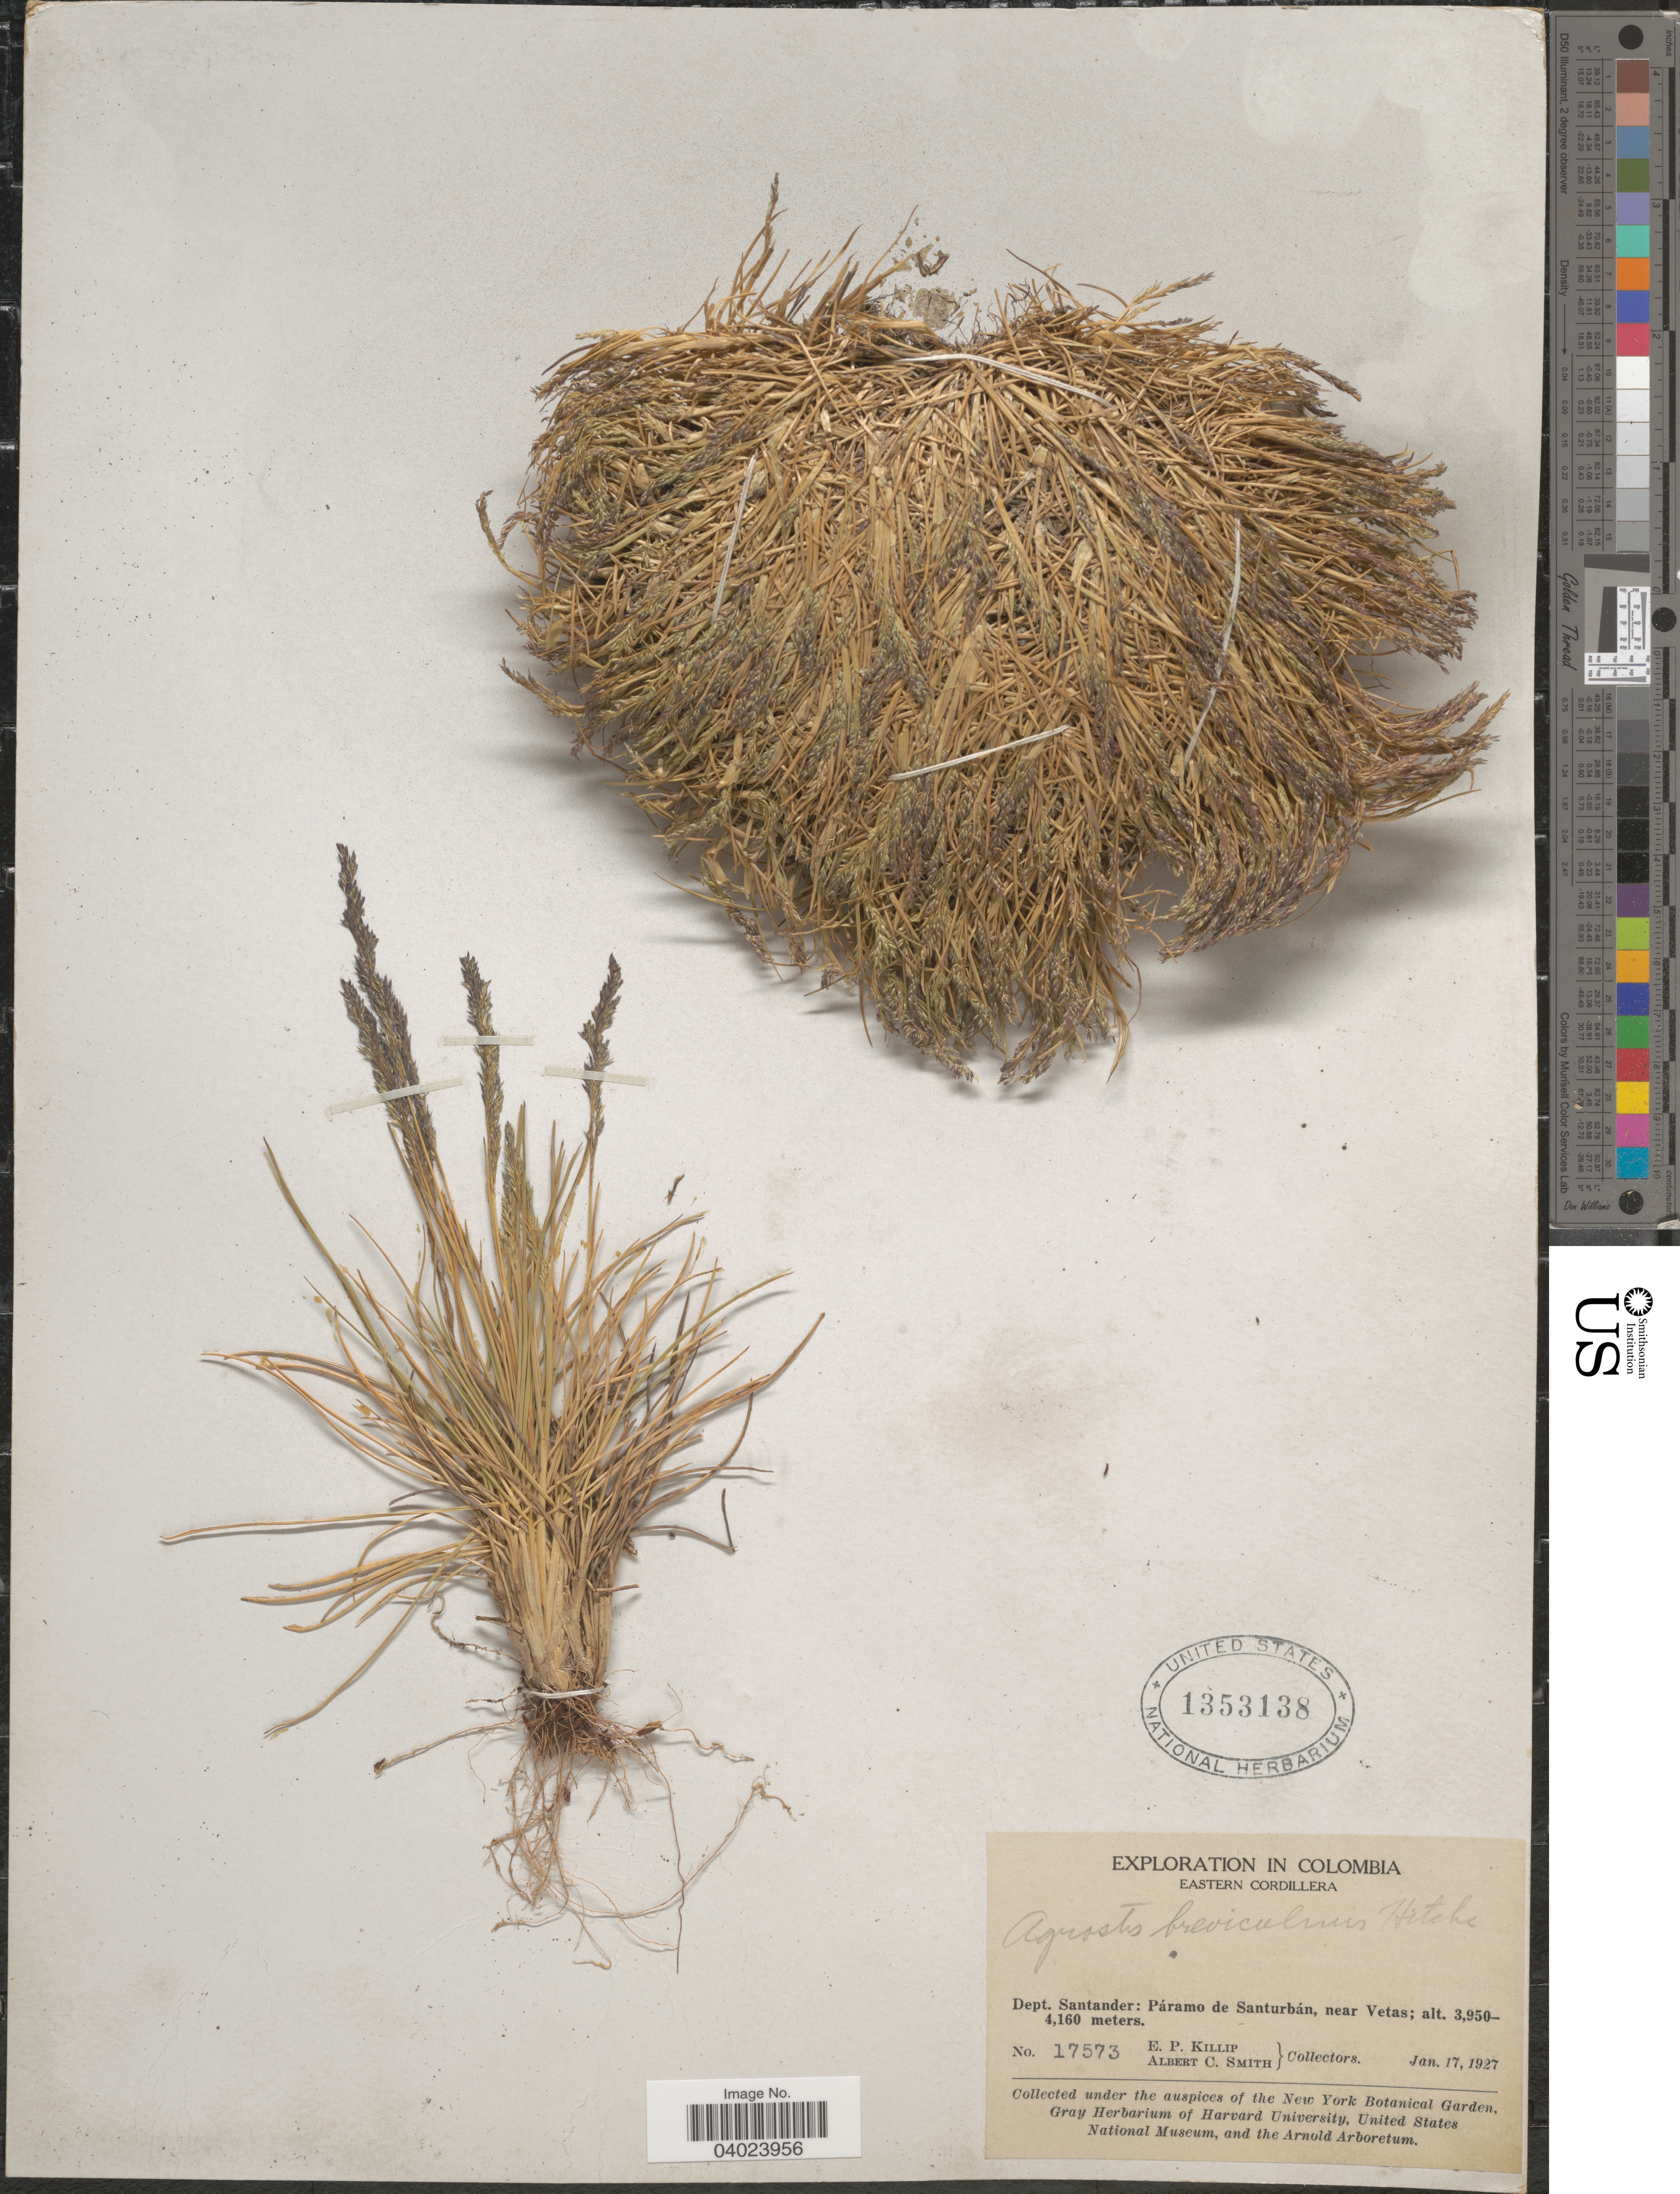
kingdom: Plantae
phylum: Tracheophyta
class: Liliopsida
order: Poales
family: Poaceae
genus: Agrostis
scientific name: Agrostis breviculmis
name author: Hitchc.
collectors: E. P. Killip & A. C. Smith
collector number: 17573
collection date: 1927-01-17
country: Colombia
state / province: Santander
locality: Eastern Cordillera. Dept. Santander: Páramo de Santurbán, near Vetas.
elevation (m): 3950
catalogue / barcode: US 1353138